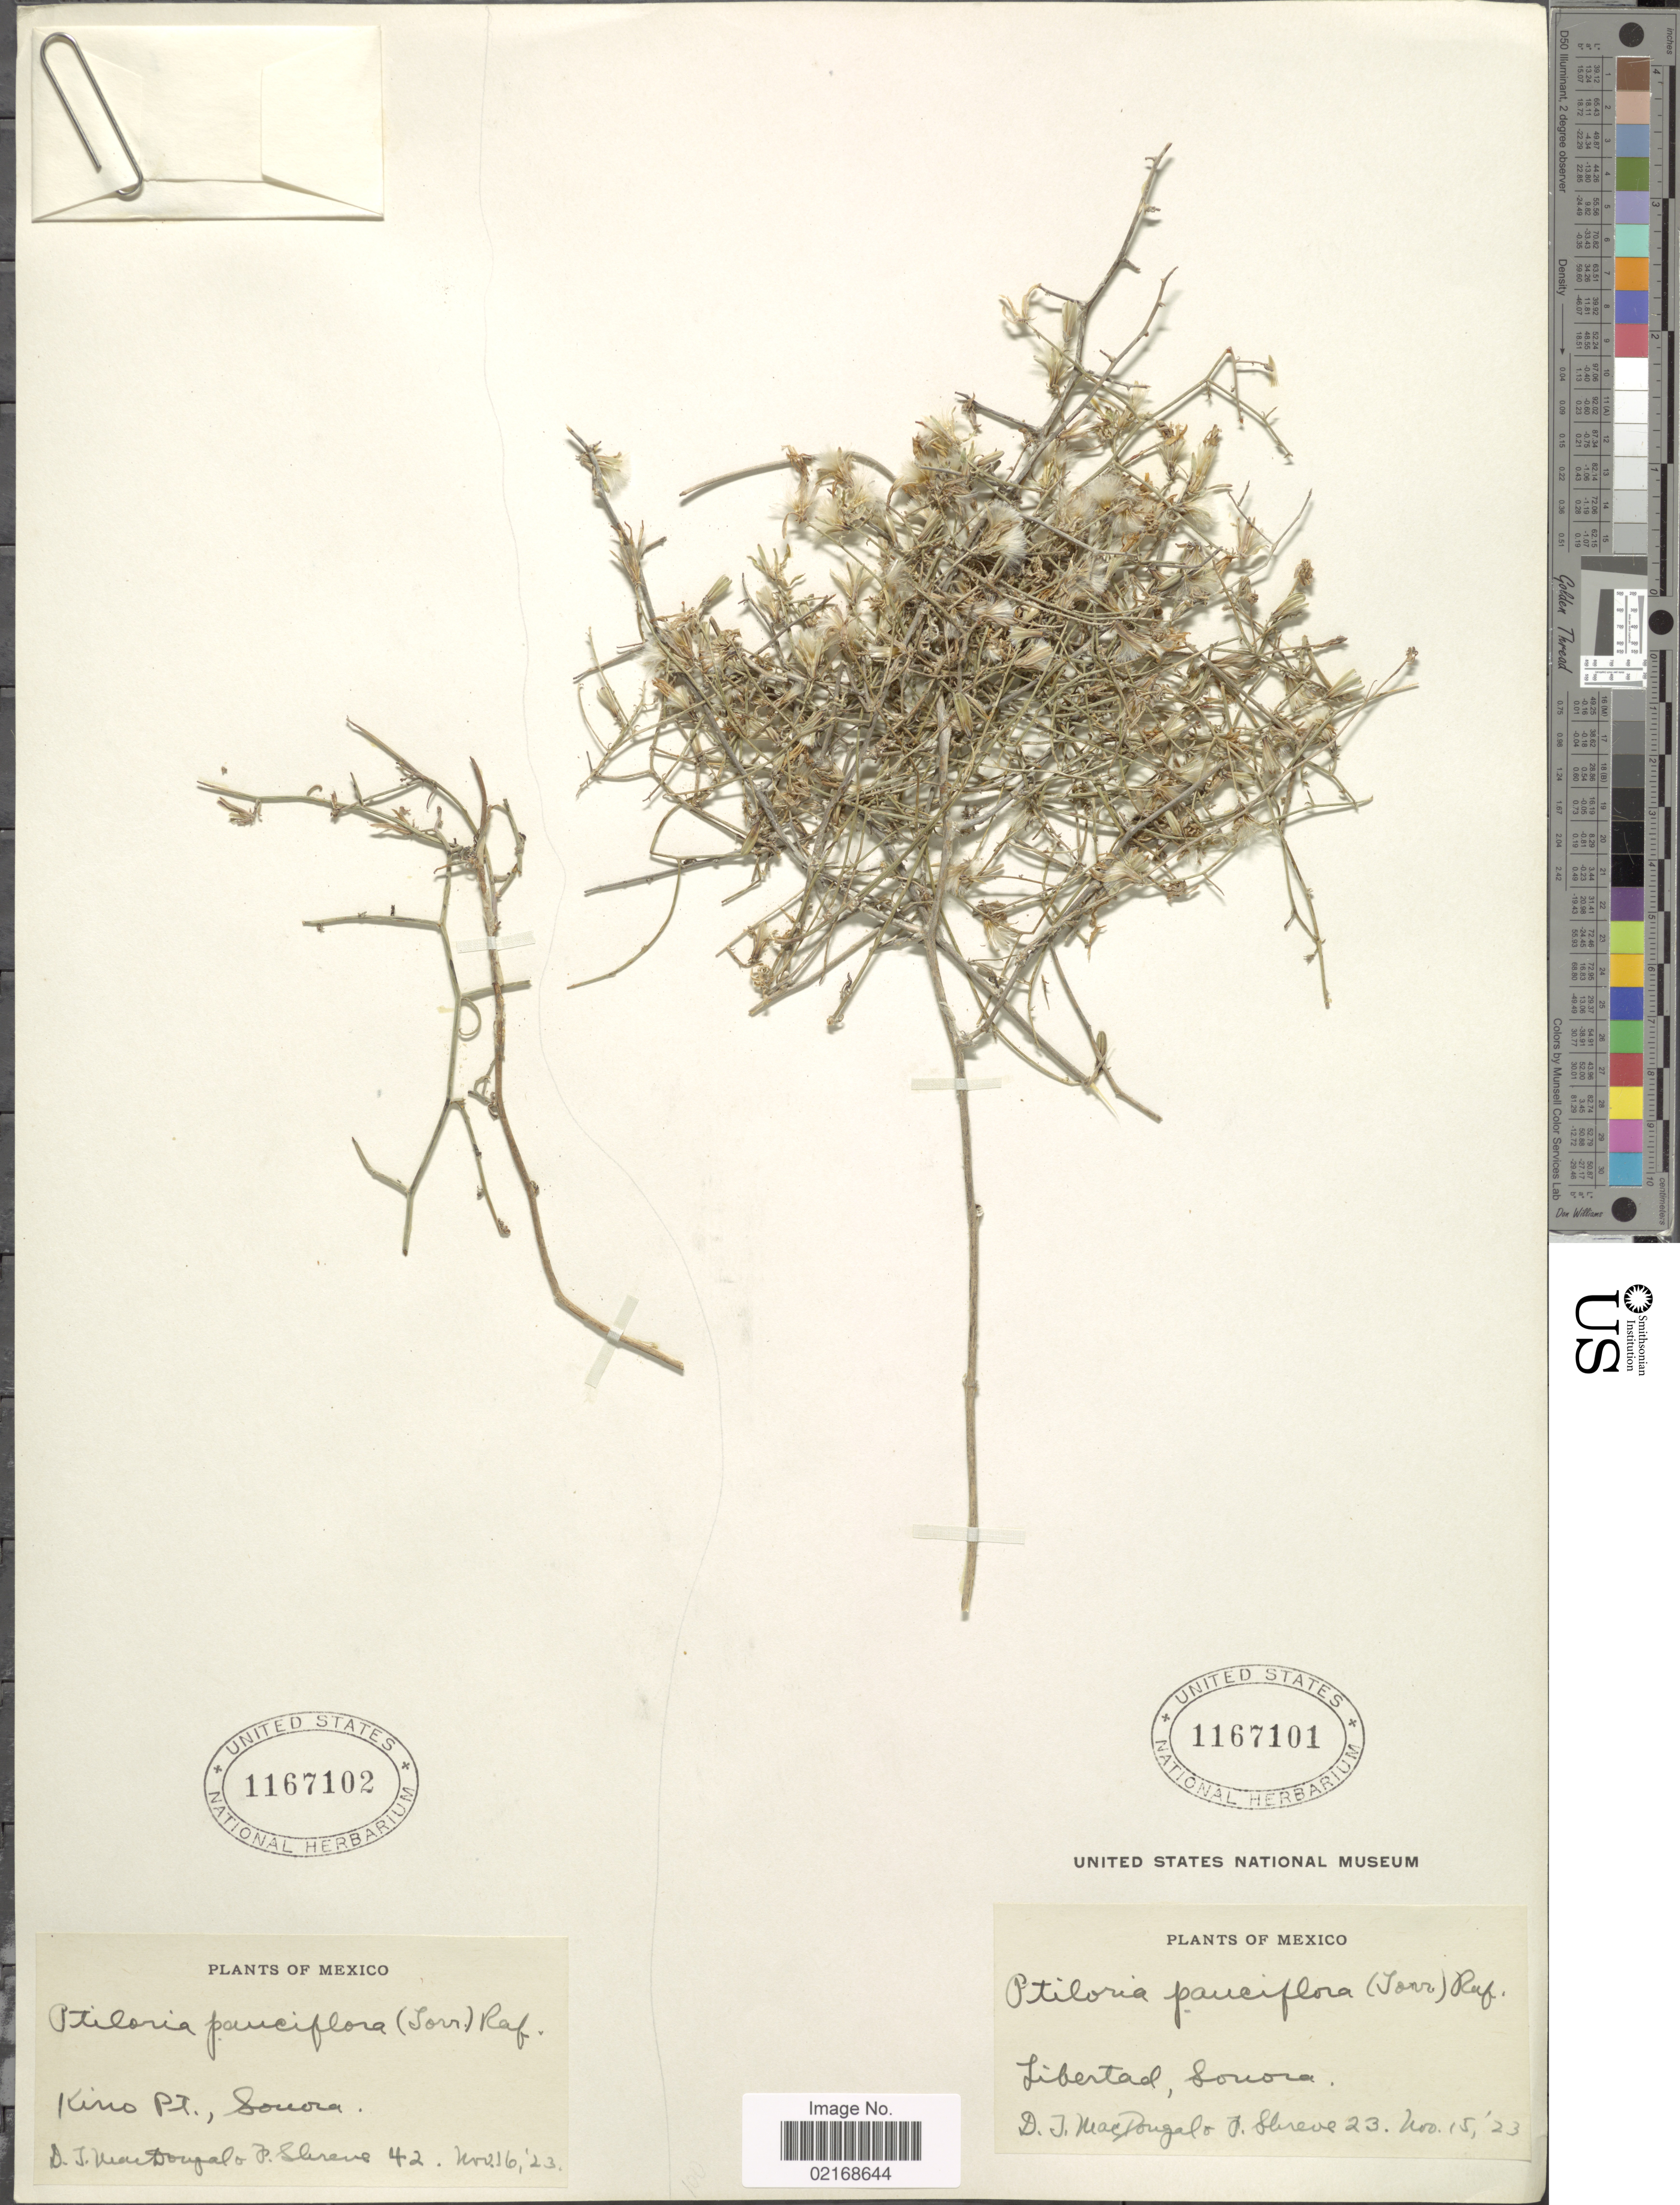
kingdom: Plantae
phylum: Tracheophyta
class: Magnoliopsida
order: Asterales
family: Asteraceae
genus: Stephanomeria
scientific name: Stephanomeria pauciflora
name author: (Torr.) A. Nelson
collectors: D. T. MacDougal & F. Shreve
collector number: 42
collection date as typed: Transcribed d/m/y: 16/11/23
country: Mexico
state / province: Sonora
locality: Kino Pt.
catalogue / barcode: US 1167102